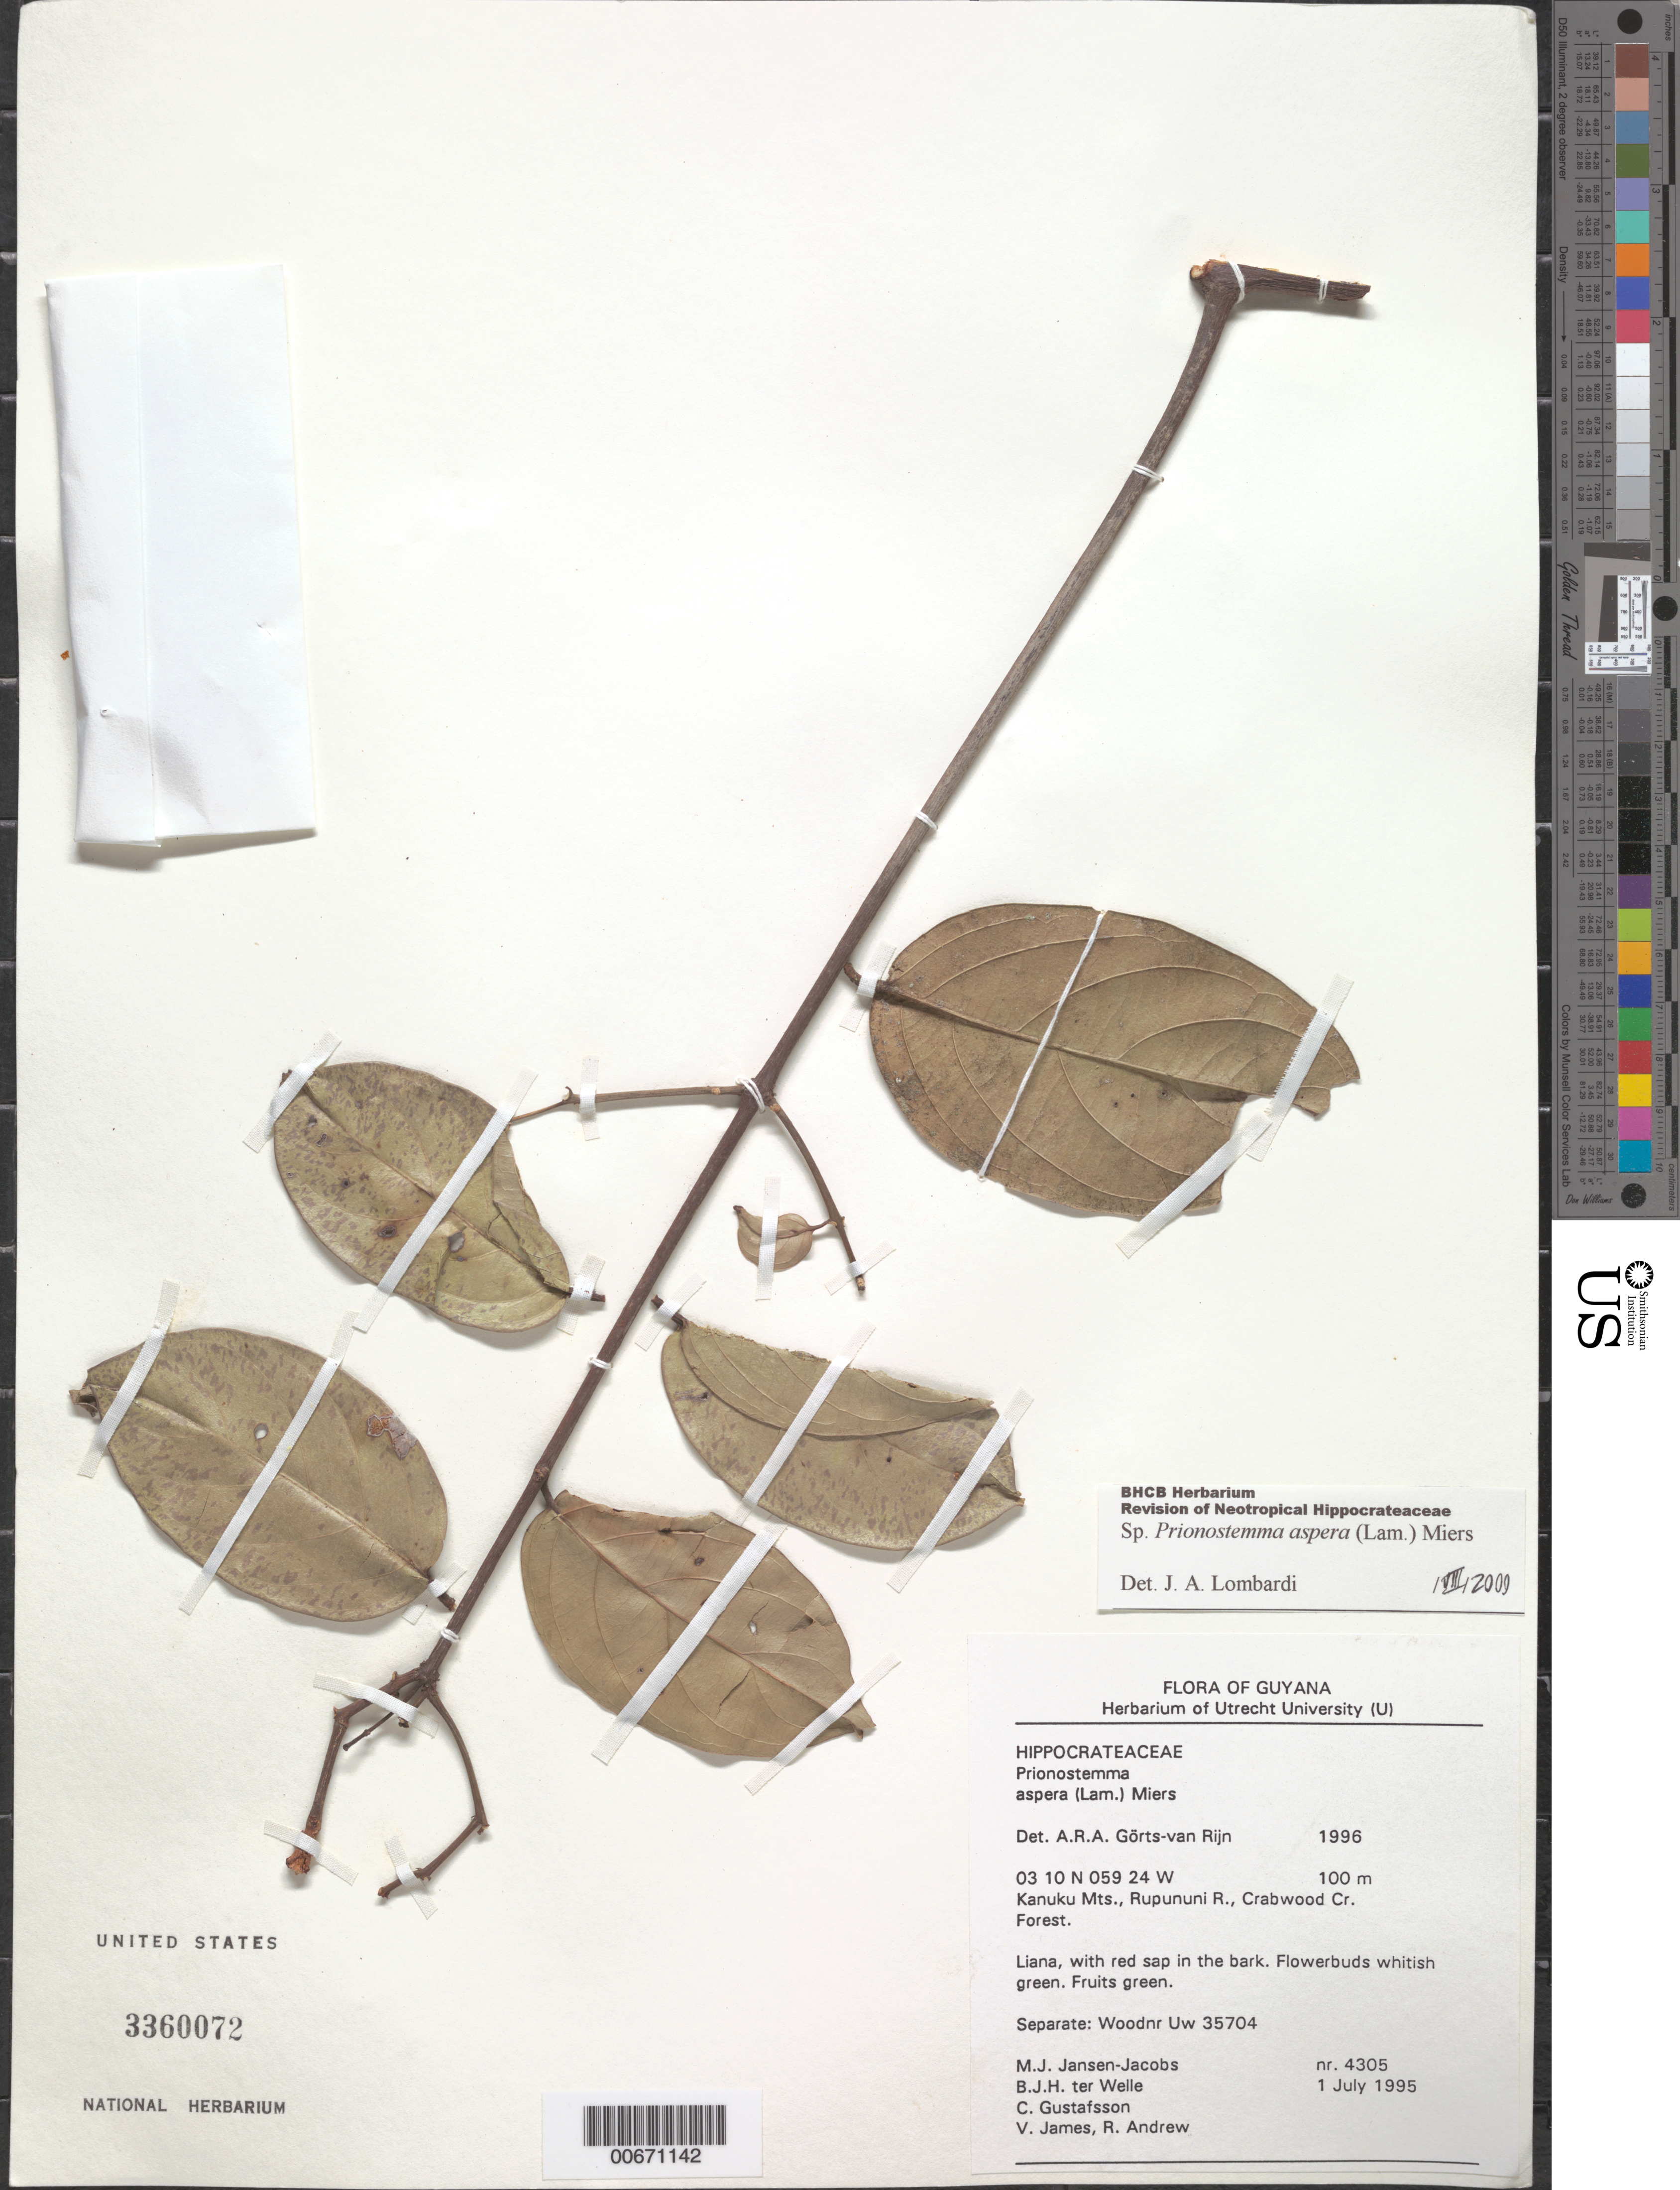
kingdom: Plantae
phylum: Tracheophyta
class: Magnoliopsida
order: Celastrales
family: Celastraceae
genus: Prionostemma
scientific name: Prionostemma aspera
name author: (Lam.) Miers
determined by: Lombardi, Julio A.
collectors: M. J. Jansen-Jacobs, B. Welle, C. G. Gustafsson, V. James & R. Andrew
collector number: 4305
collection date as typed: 1-Jul-95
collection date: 1995-07-01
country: Guyana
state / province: U. Takutu-U. Essequibo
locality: Crabwood Creek, Rupununi River, Kanuku Mts.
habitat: Forest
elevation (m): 100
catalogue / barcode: US 3360072